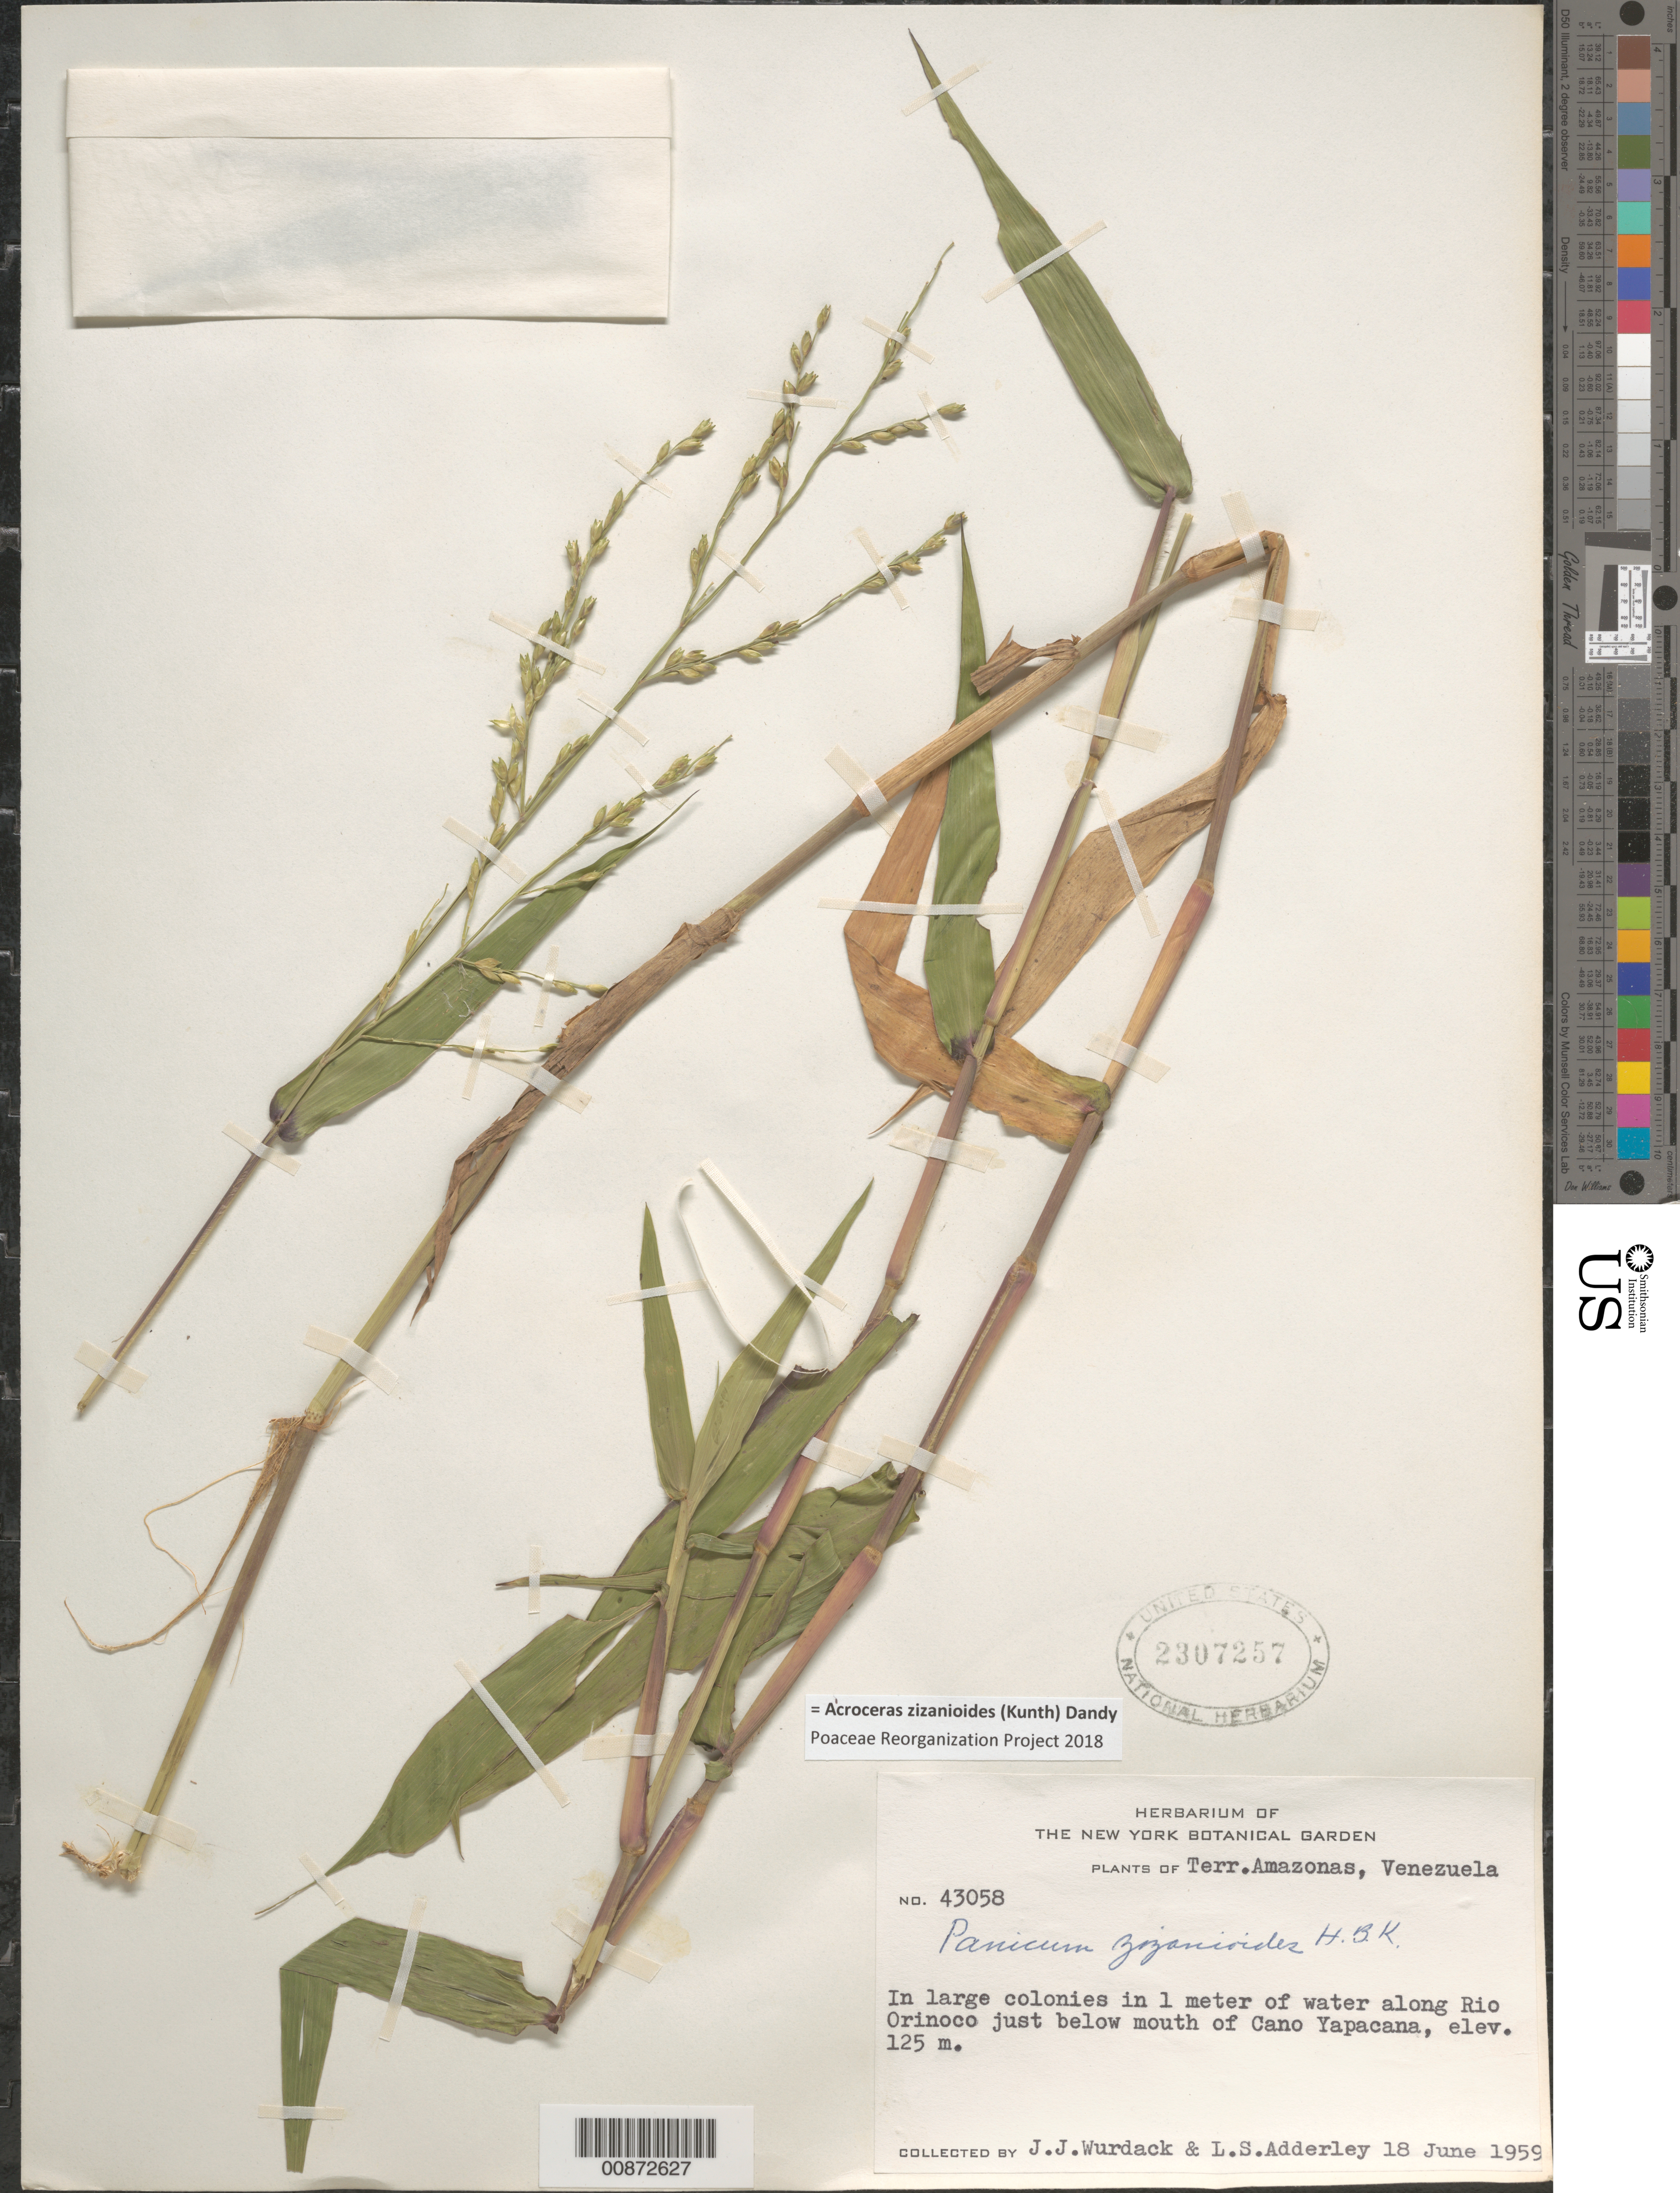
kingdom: Plantae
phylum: Tracheophyta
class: Liliopsida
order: Poales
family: Poaceae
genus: Acroceras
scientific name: Acroceras zizanioides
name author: (Kunth) Dandy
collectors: J. J. Wurdack & L. S. Adderley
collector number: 43058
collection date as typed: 18-Jun-59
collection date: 1959-06-18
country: Venezuela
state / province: Amazonas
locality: Río Orinoco, Caño Yapacana, just below mouth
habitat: In 1 m of water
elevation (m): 125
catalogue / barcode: US 2307257